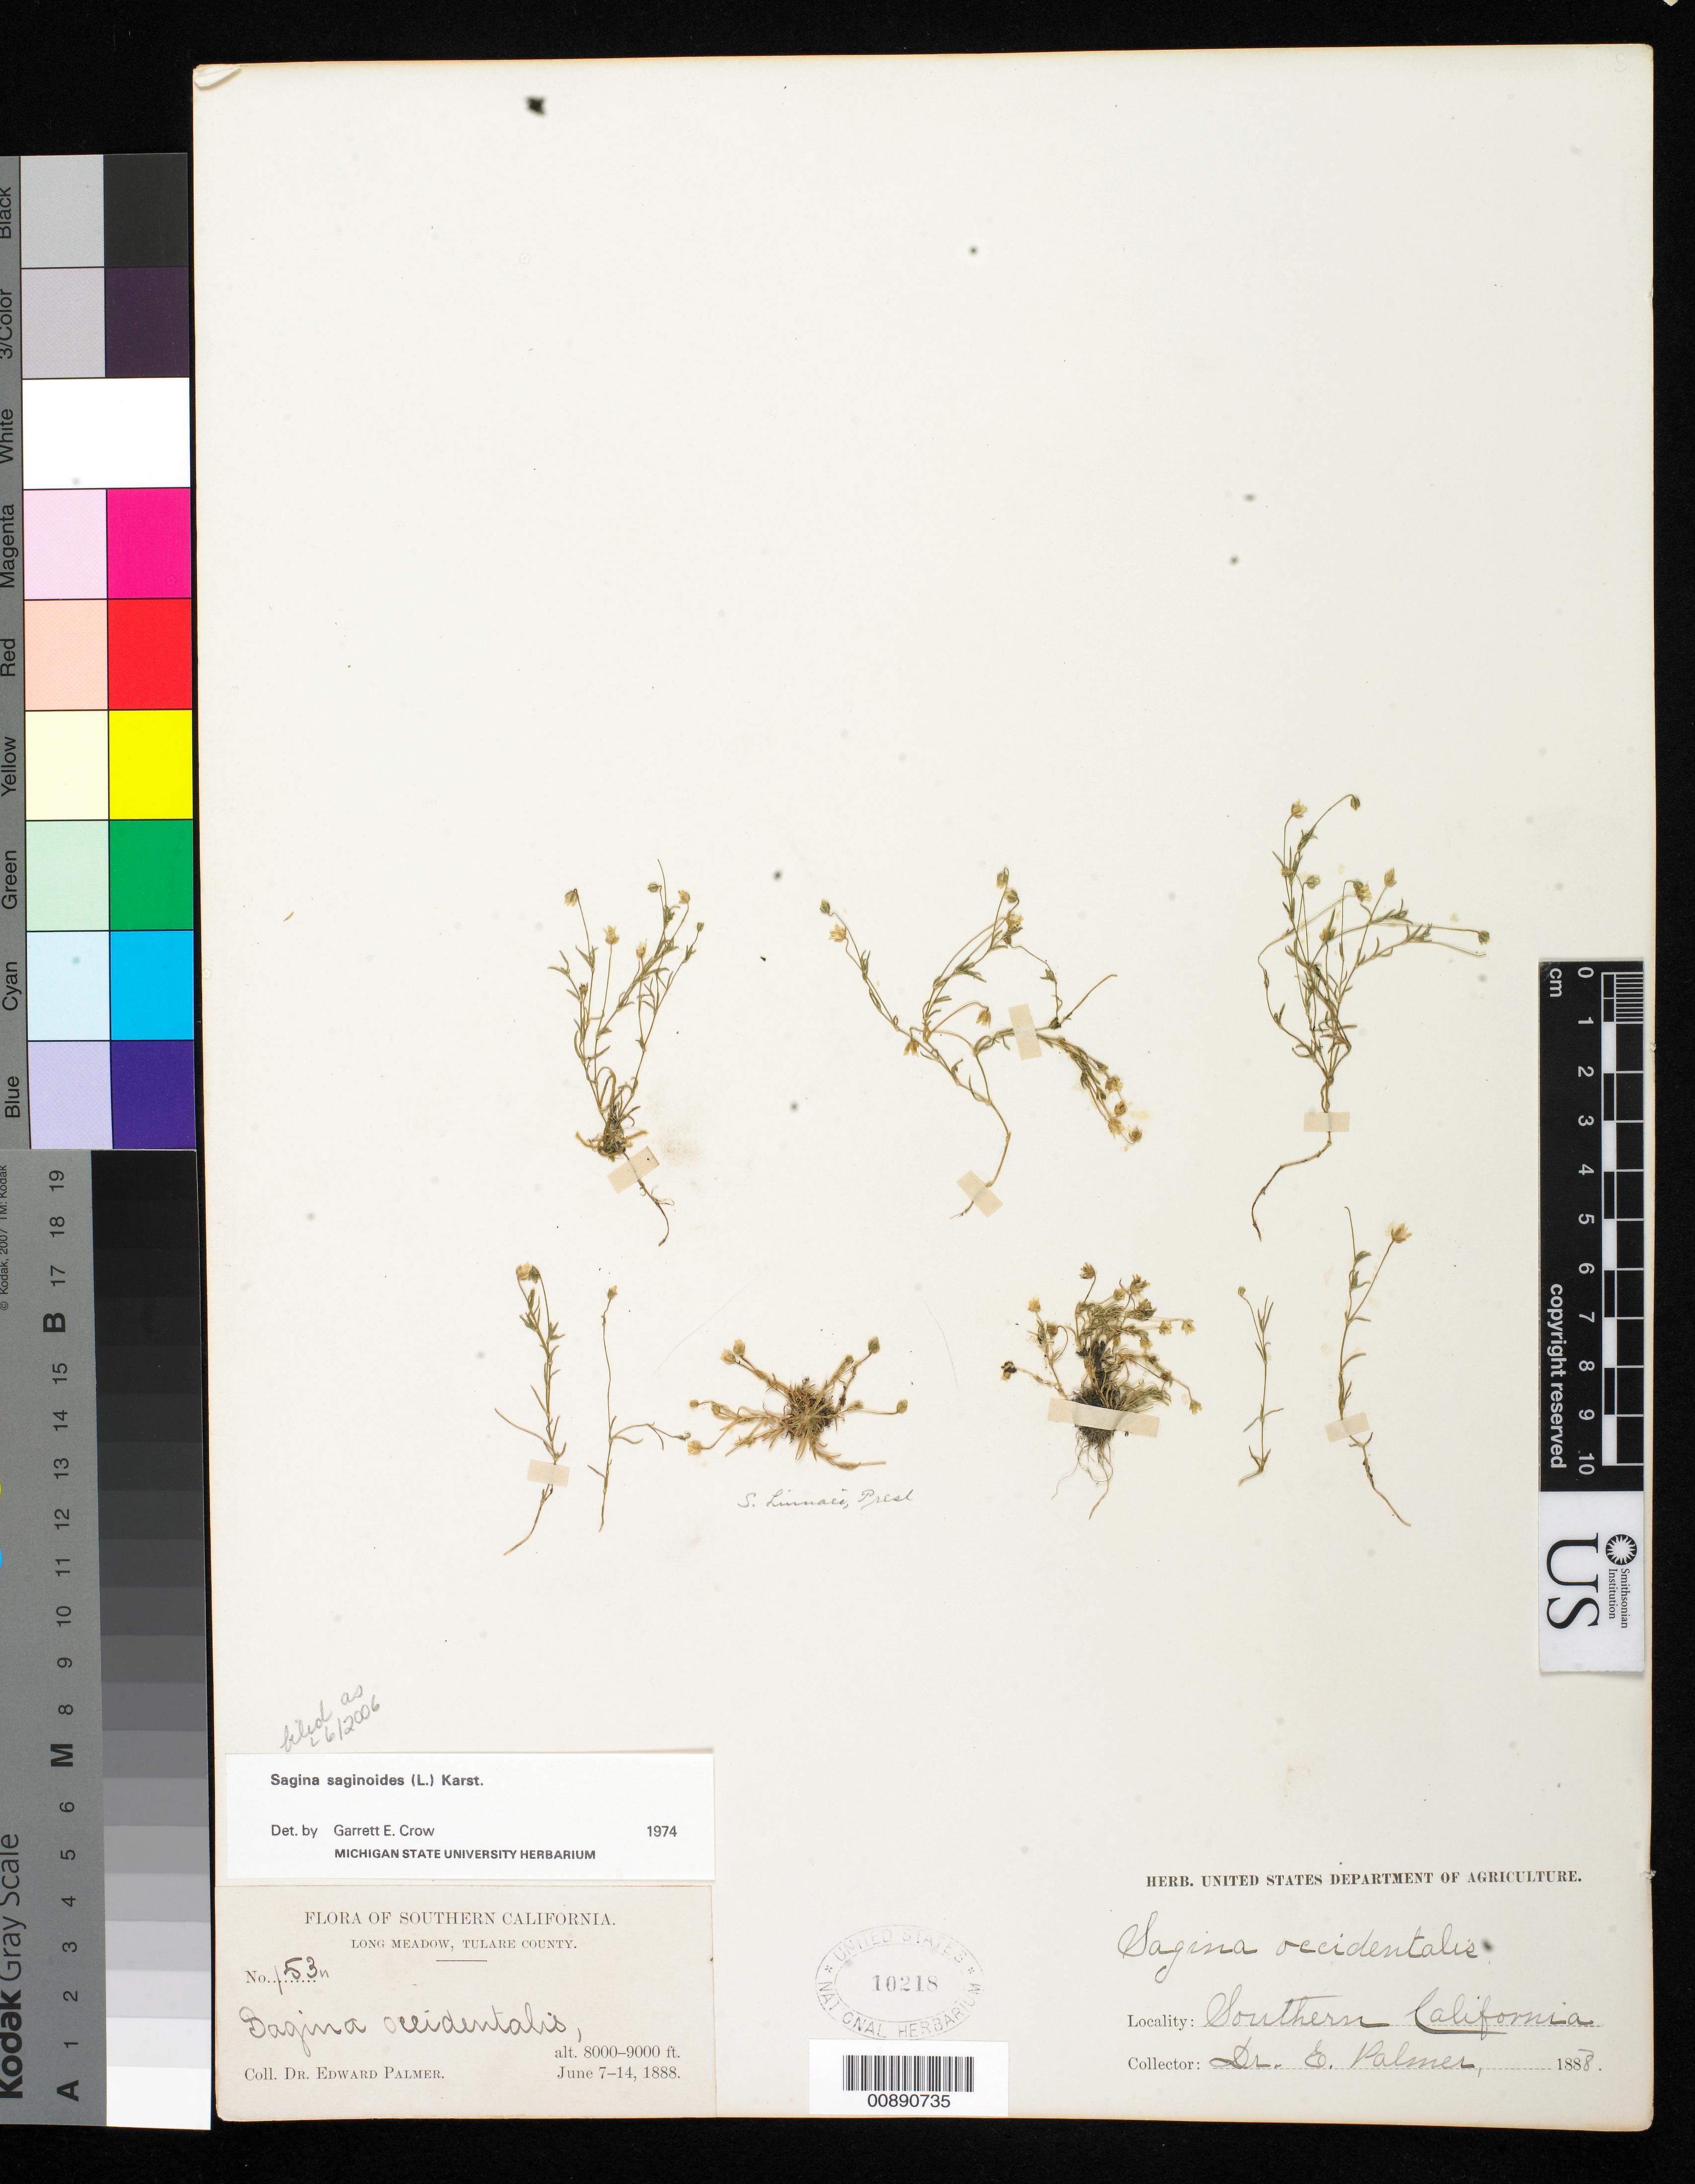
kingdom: Plantae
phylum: Tracheophyta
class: Magnoliopsida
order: Caryophyllales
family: Caryophyllaceae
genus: Sagina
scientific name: Sagina saginoides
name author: (L.) H. Karst.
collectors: E. Palmer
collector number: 153 n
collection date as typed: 07 Jun 1888 to 14 Jun 1888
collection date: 1888-06-07/1888-06-14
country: United States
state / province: California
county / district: Tulare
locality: Long Meadow, Tulare County, Southern California.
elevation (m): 2438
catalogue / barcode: US 10218